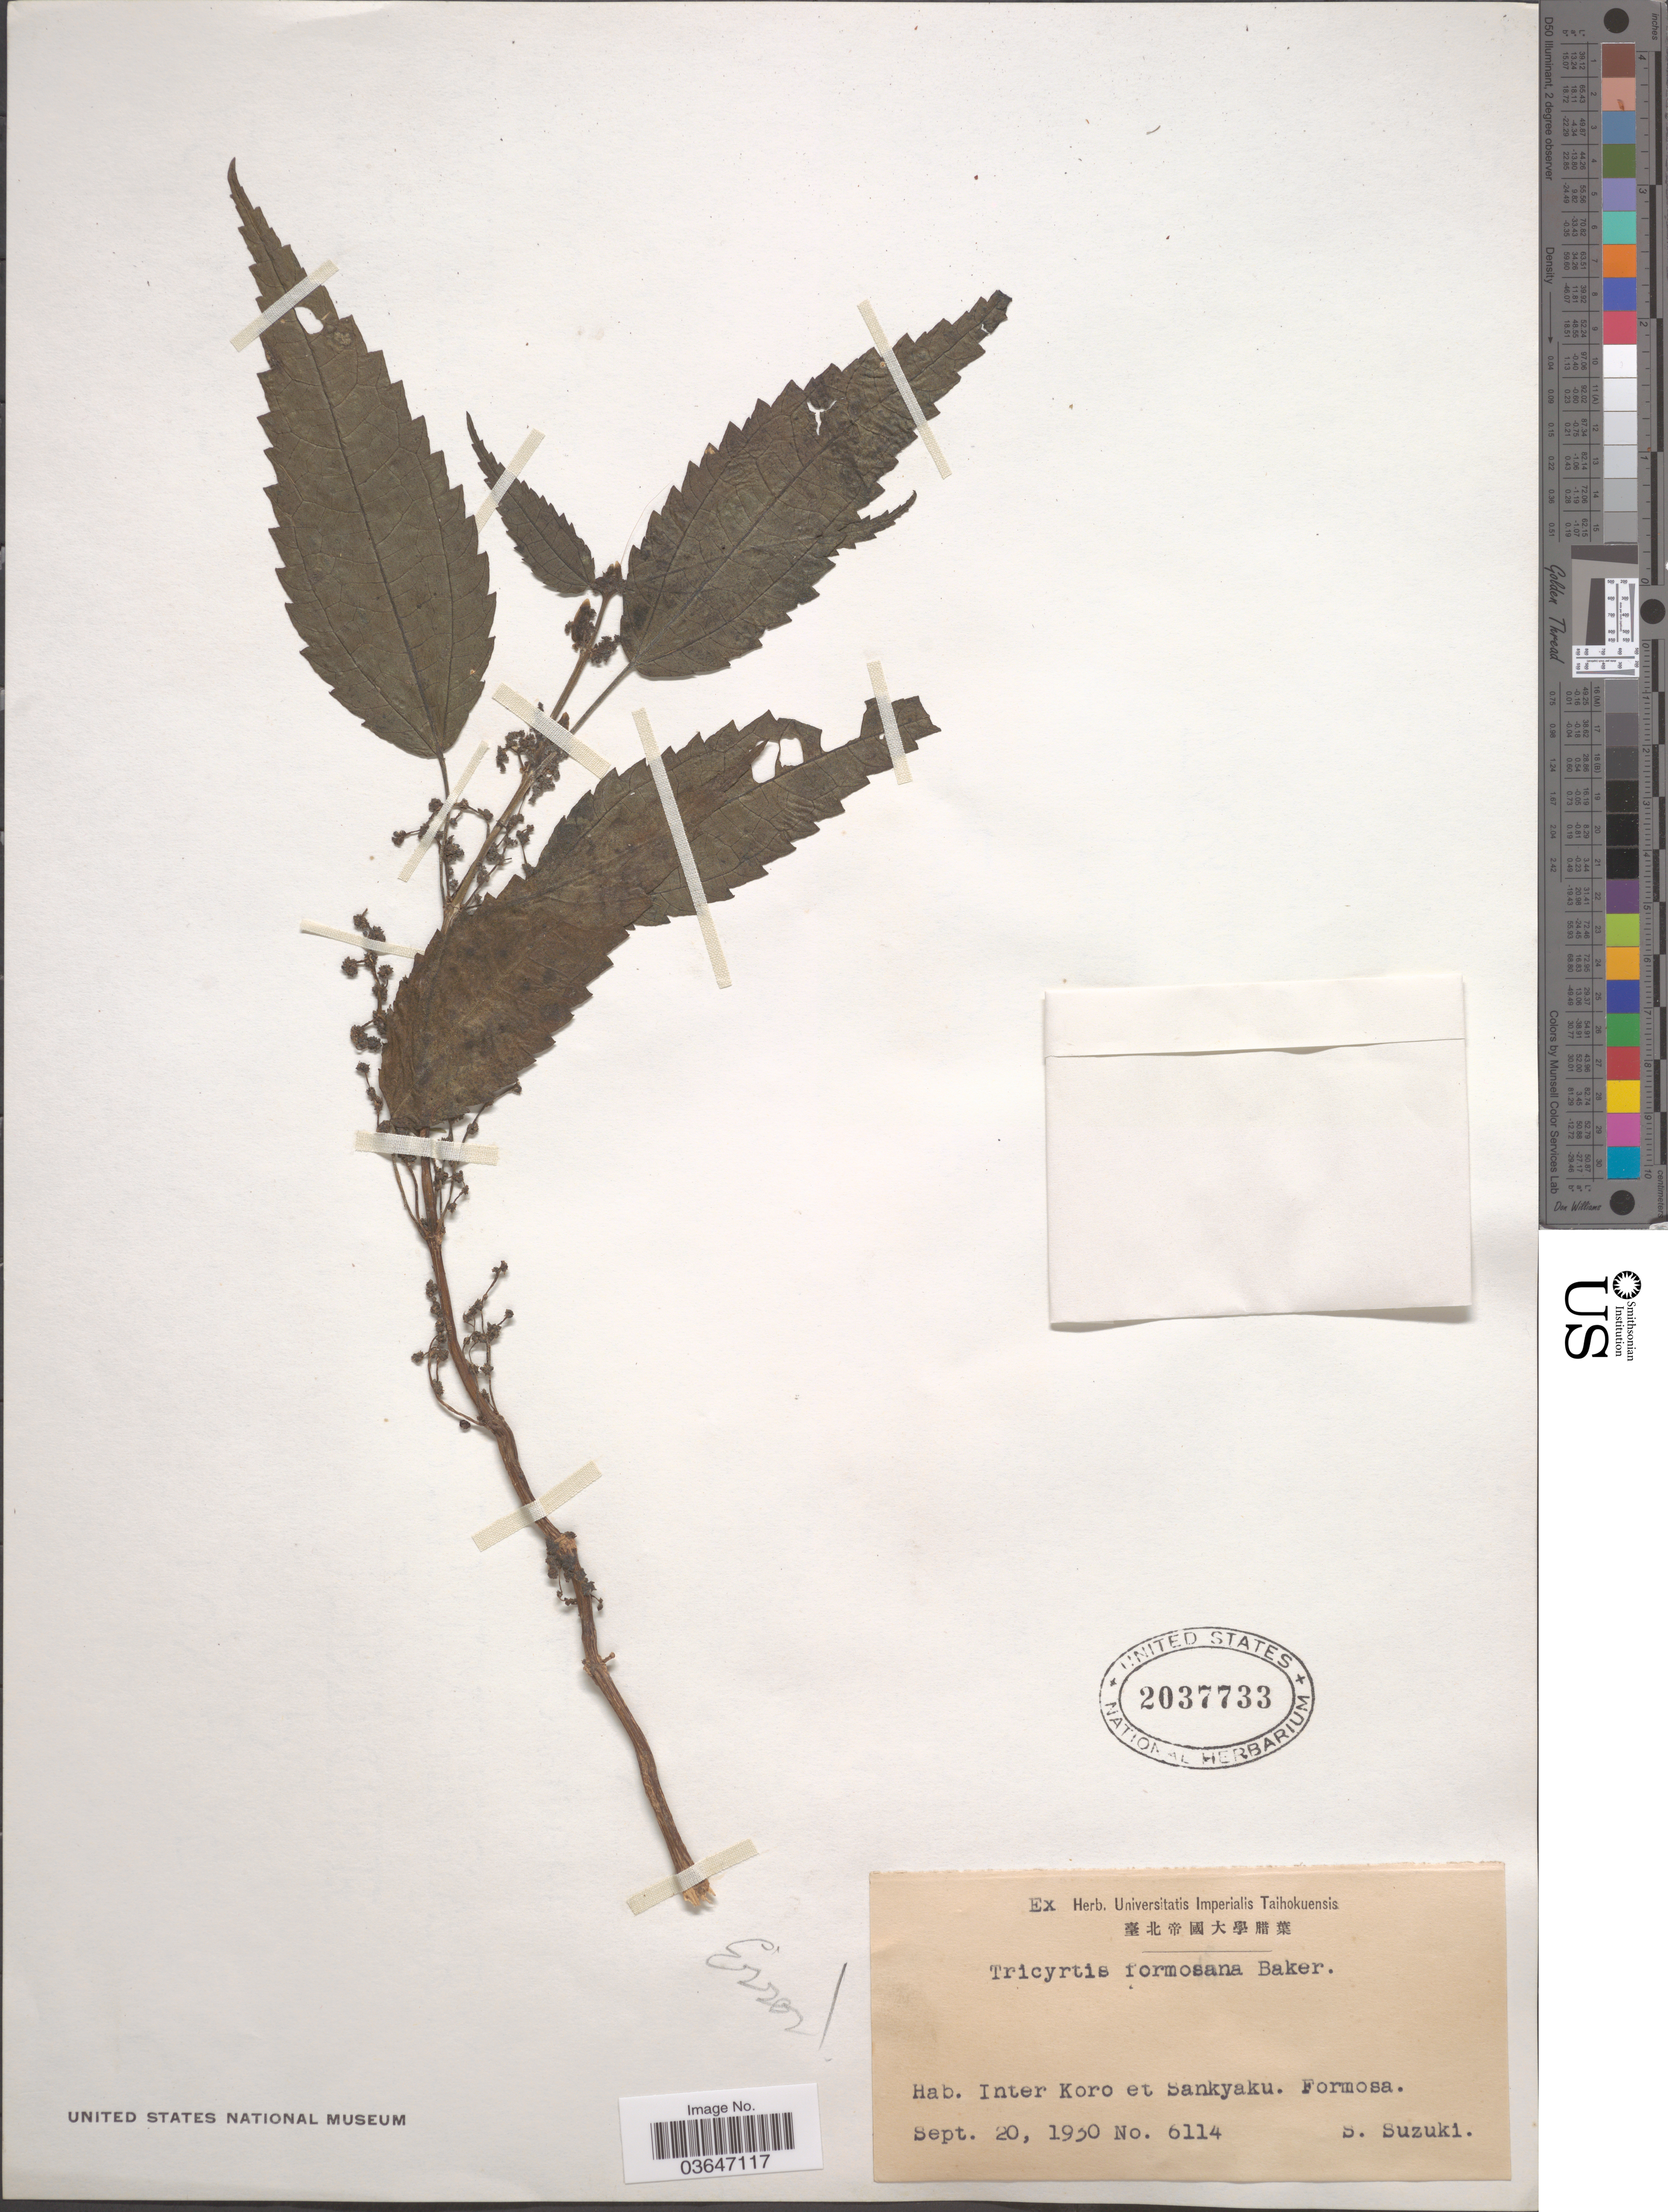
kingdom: Plantae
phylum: Tracheophyta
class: Magnoliopsida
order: Proteales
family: Proteaceae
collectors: S. Suzuki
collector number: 6114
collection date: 1930-09-20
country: Taiwan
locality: Inter Koro et Sankyaku. Formosa.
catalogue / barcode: US 2037733